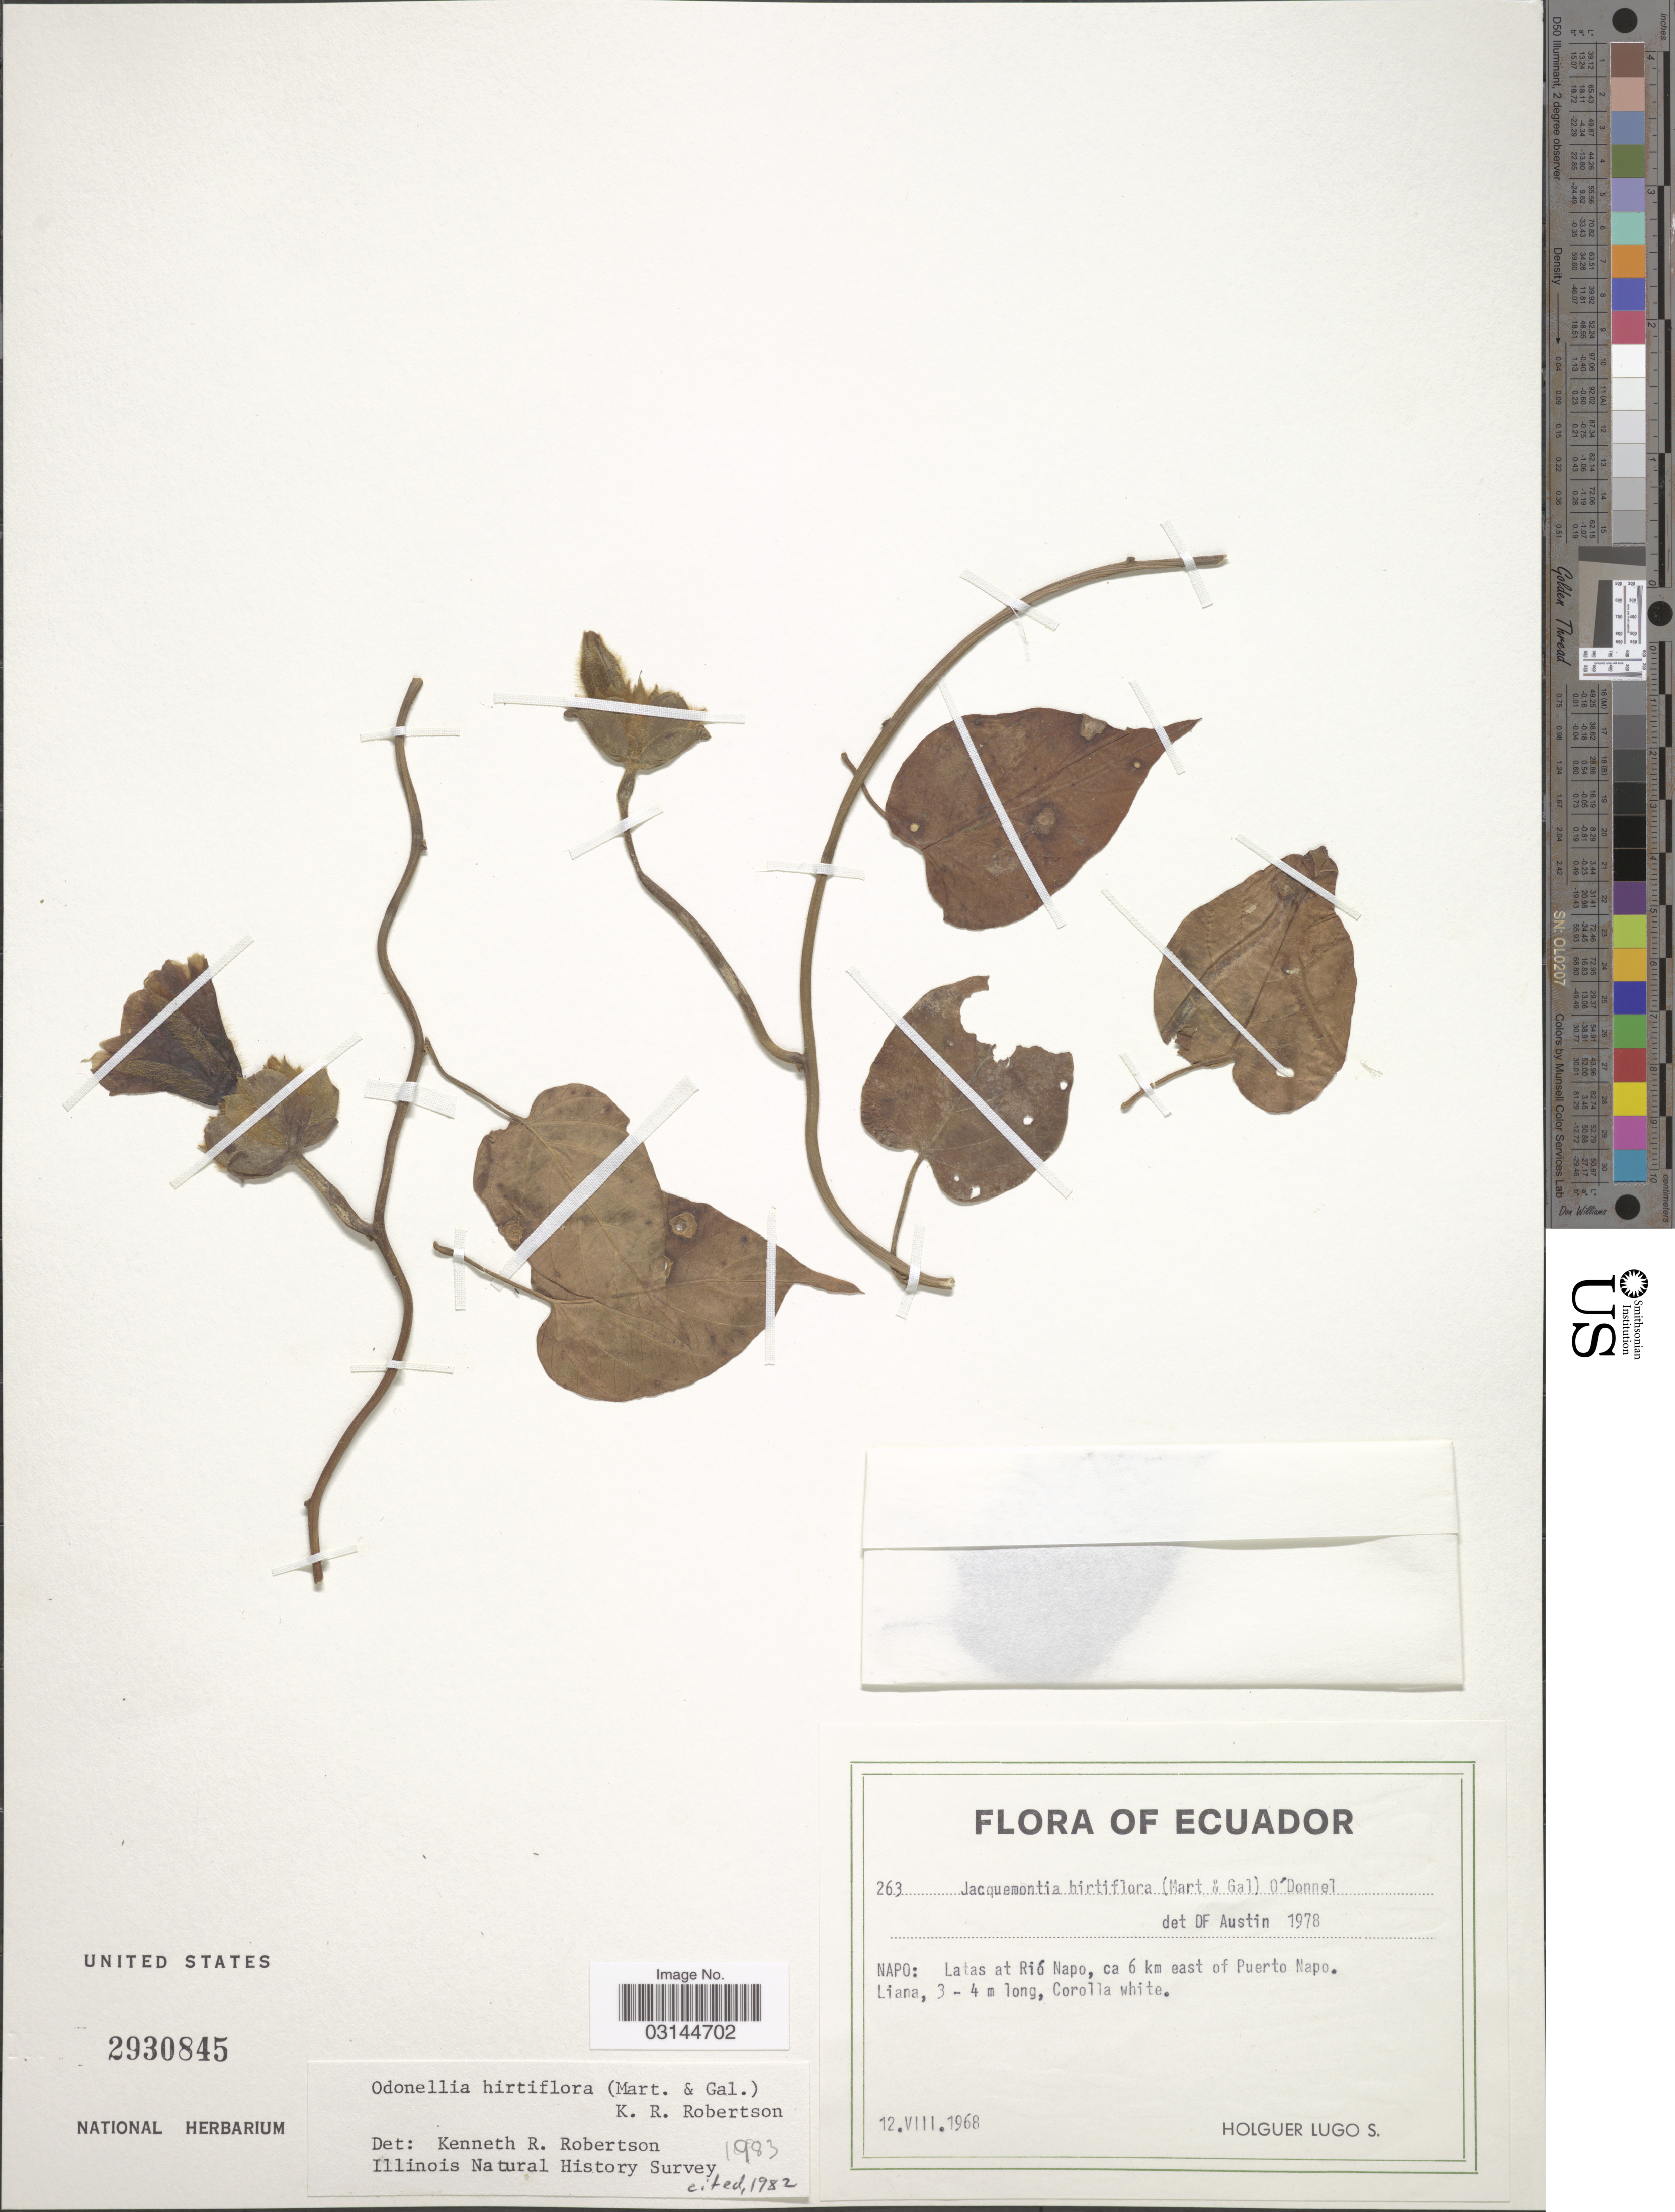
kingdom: Plantae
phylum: Tracheophyta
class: Magnoliopsida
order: Solanales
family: Convolvulaceae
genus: Odonellia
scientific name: Odonellia hirtiflora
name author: (M. Martens & Galeotti) K.R. Robertson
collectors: H. Lugo S.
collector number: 263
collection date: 1968-08-12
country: Ecuador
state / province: Napo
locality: Latas at Rió Napo, ca 6 km east of Puerto Napo.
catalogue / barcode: US 2930845